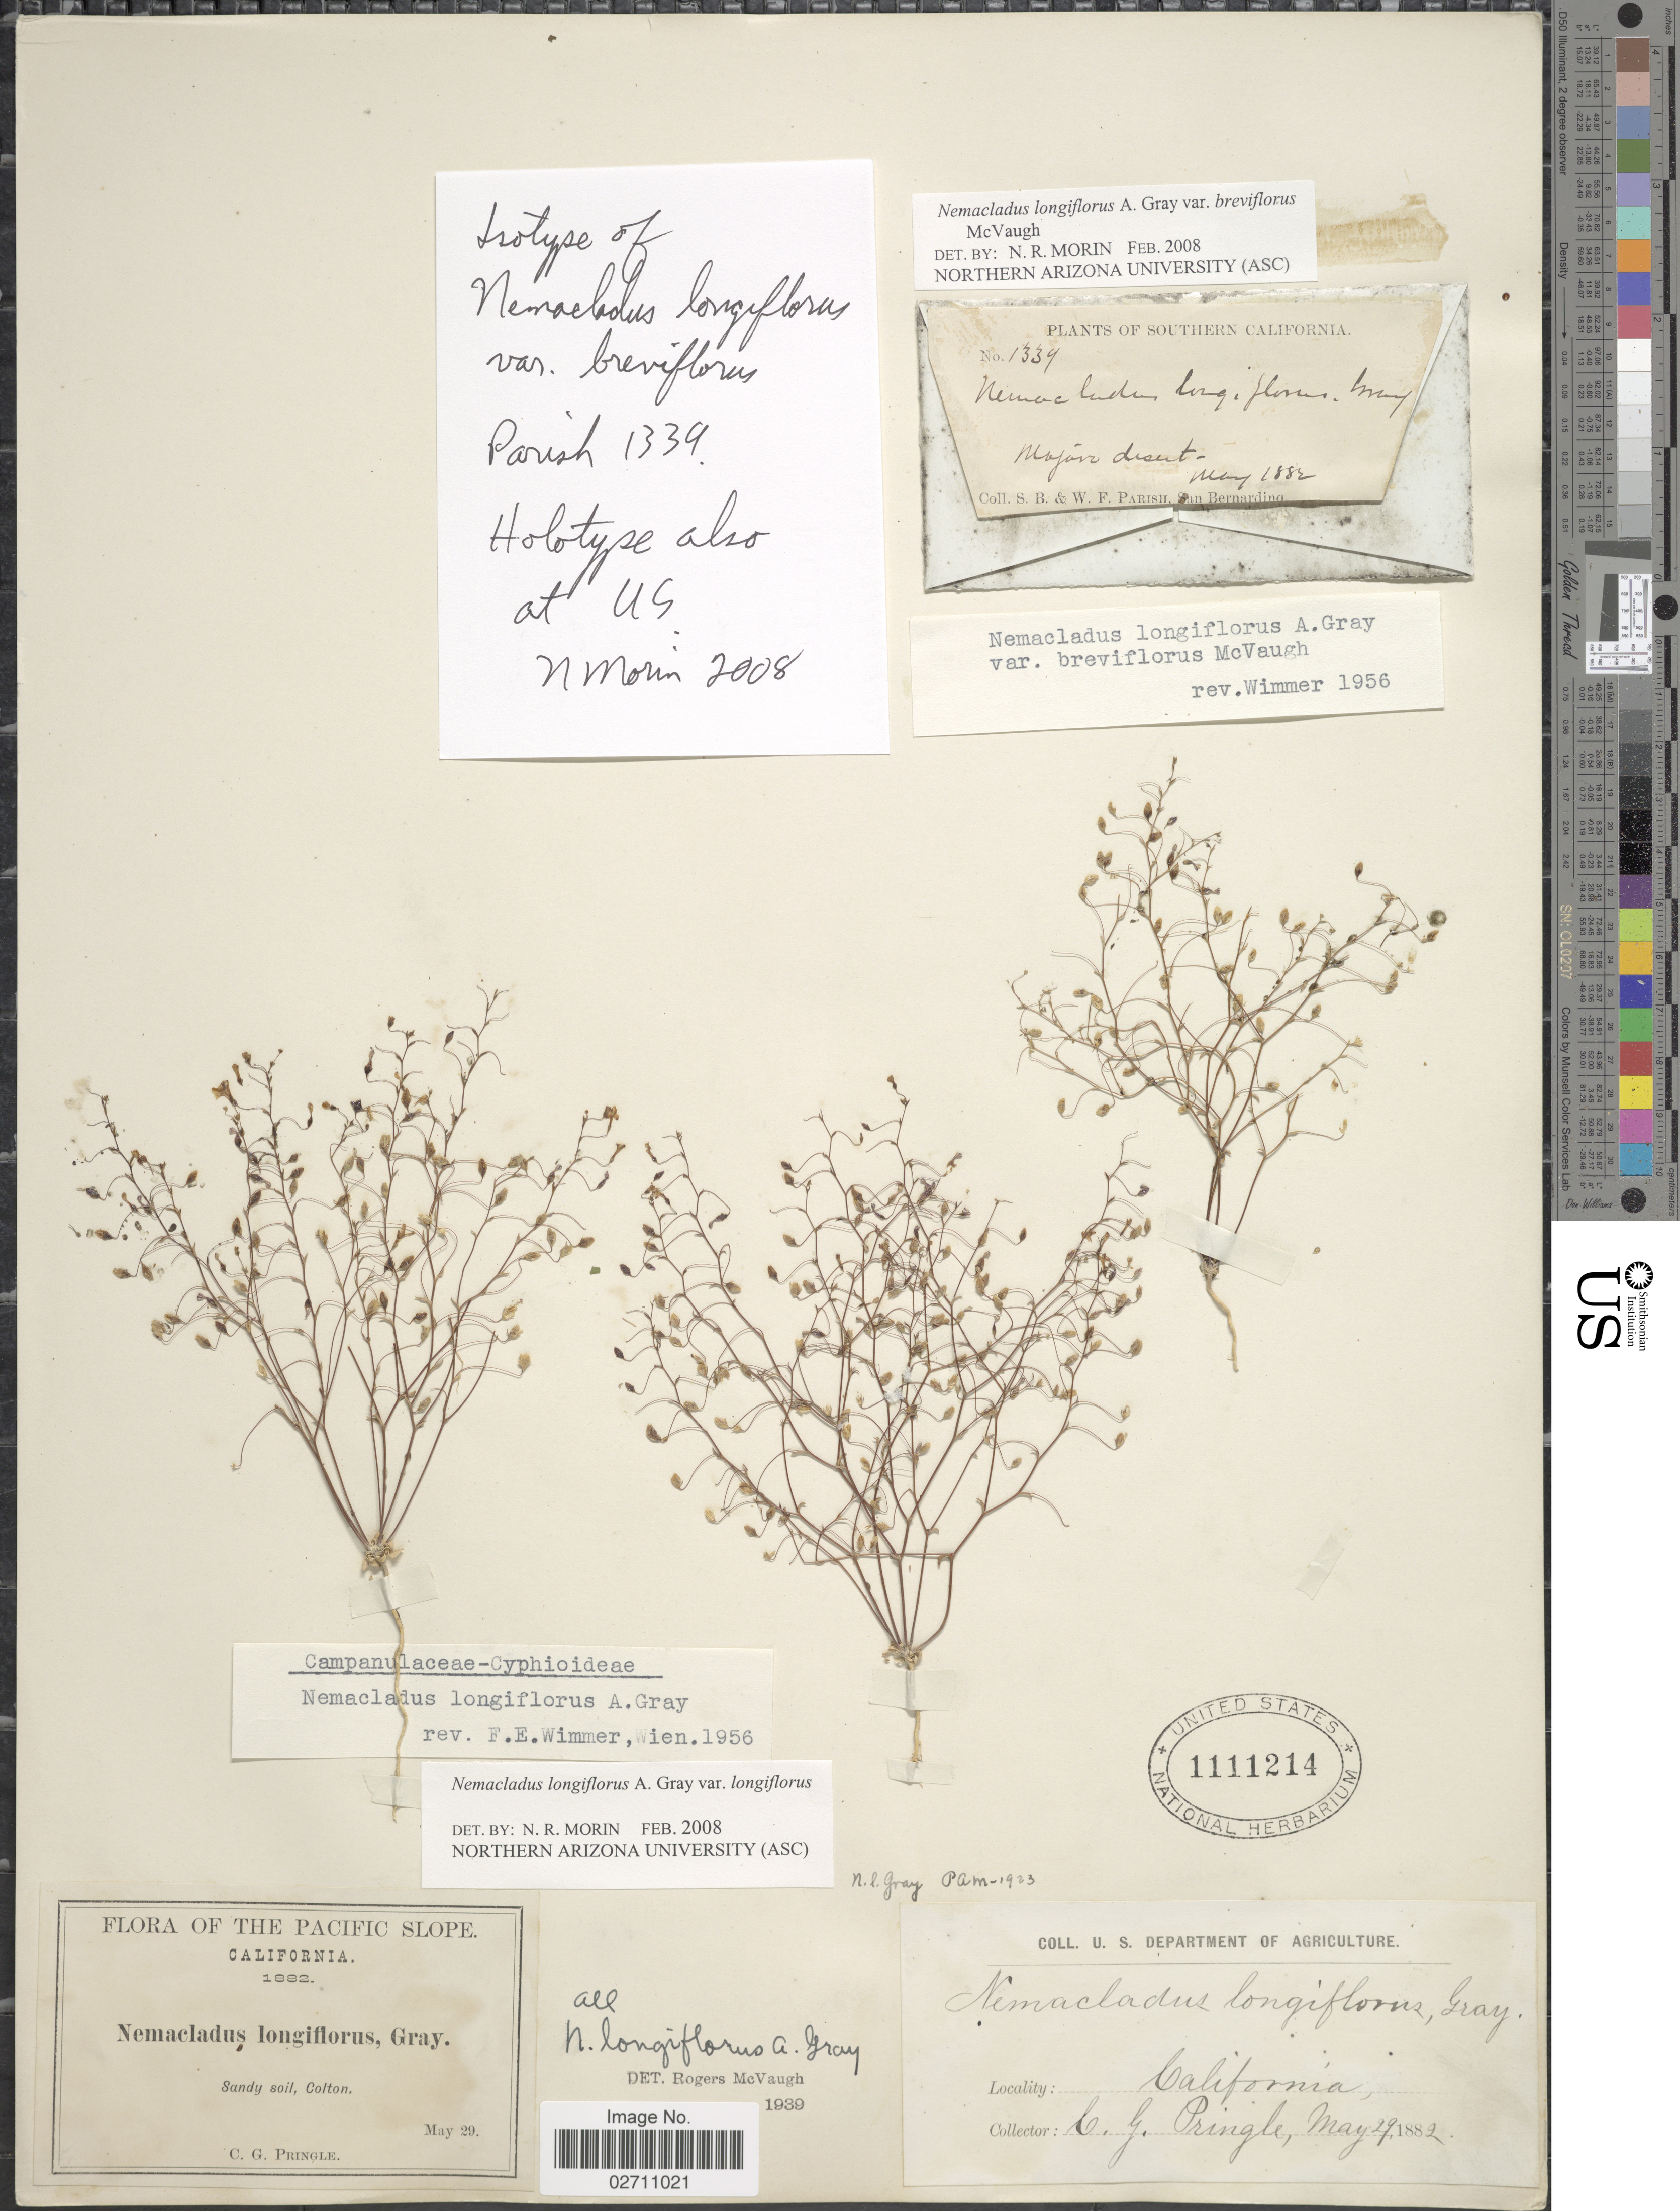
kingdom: Plantae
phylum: Tracheophyta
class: Magnoliopsida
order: Asterales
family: Campanulaceae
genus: Nemacladus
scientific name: Nemacladus longiflorus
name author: A. Gray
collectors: C. G. Pringle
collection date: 1882-05-29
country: United States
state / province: California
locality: The Pacific Slope, California, Sandy soil, Colton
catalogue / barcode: US 1111214